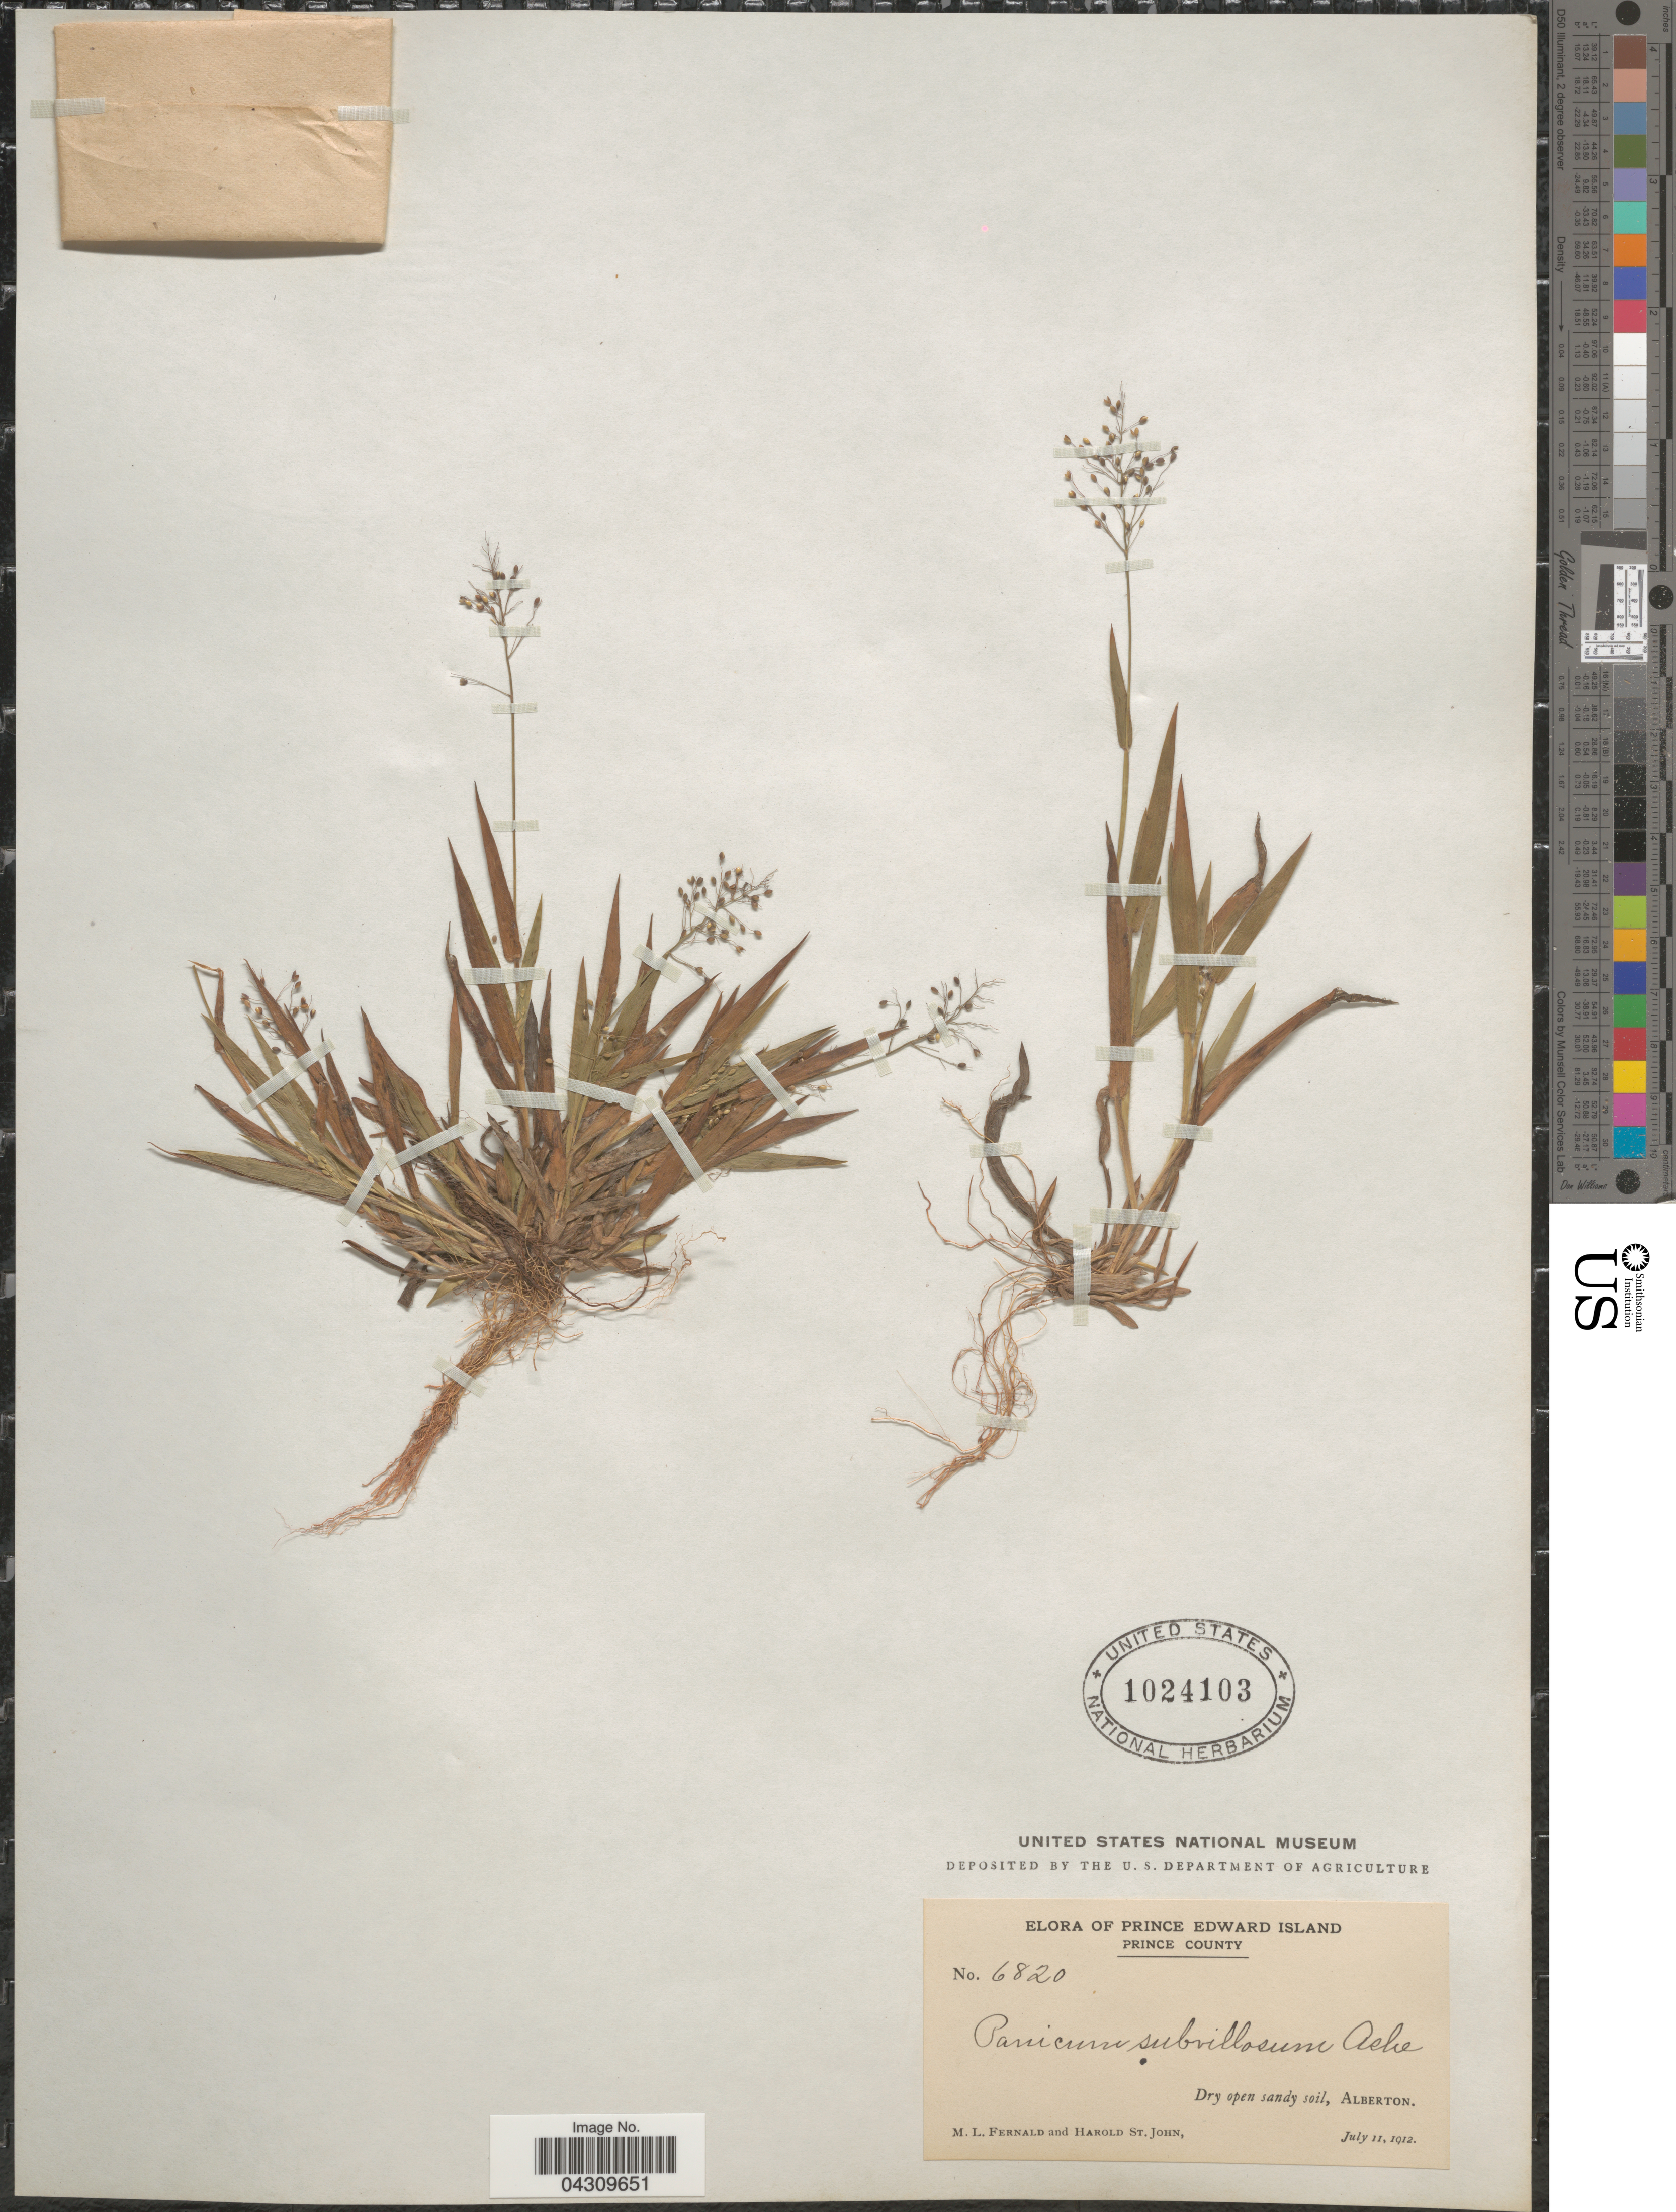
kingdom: Plantae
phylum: Tracheophyta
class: Liliopsida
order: Poales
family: Poaceae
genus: Dichanthelium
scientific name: Dichanthelium acuminatum var. acuminatum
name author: (Sw.) Gould & C.A. Clark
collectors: M. L. Fernald & H. St. John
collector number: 6820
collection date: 1912-07-11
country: Canada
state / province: Prince Edward Island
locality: Prince County. Dry open sandy soil, Alberton.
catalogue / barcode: US 1024103